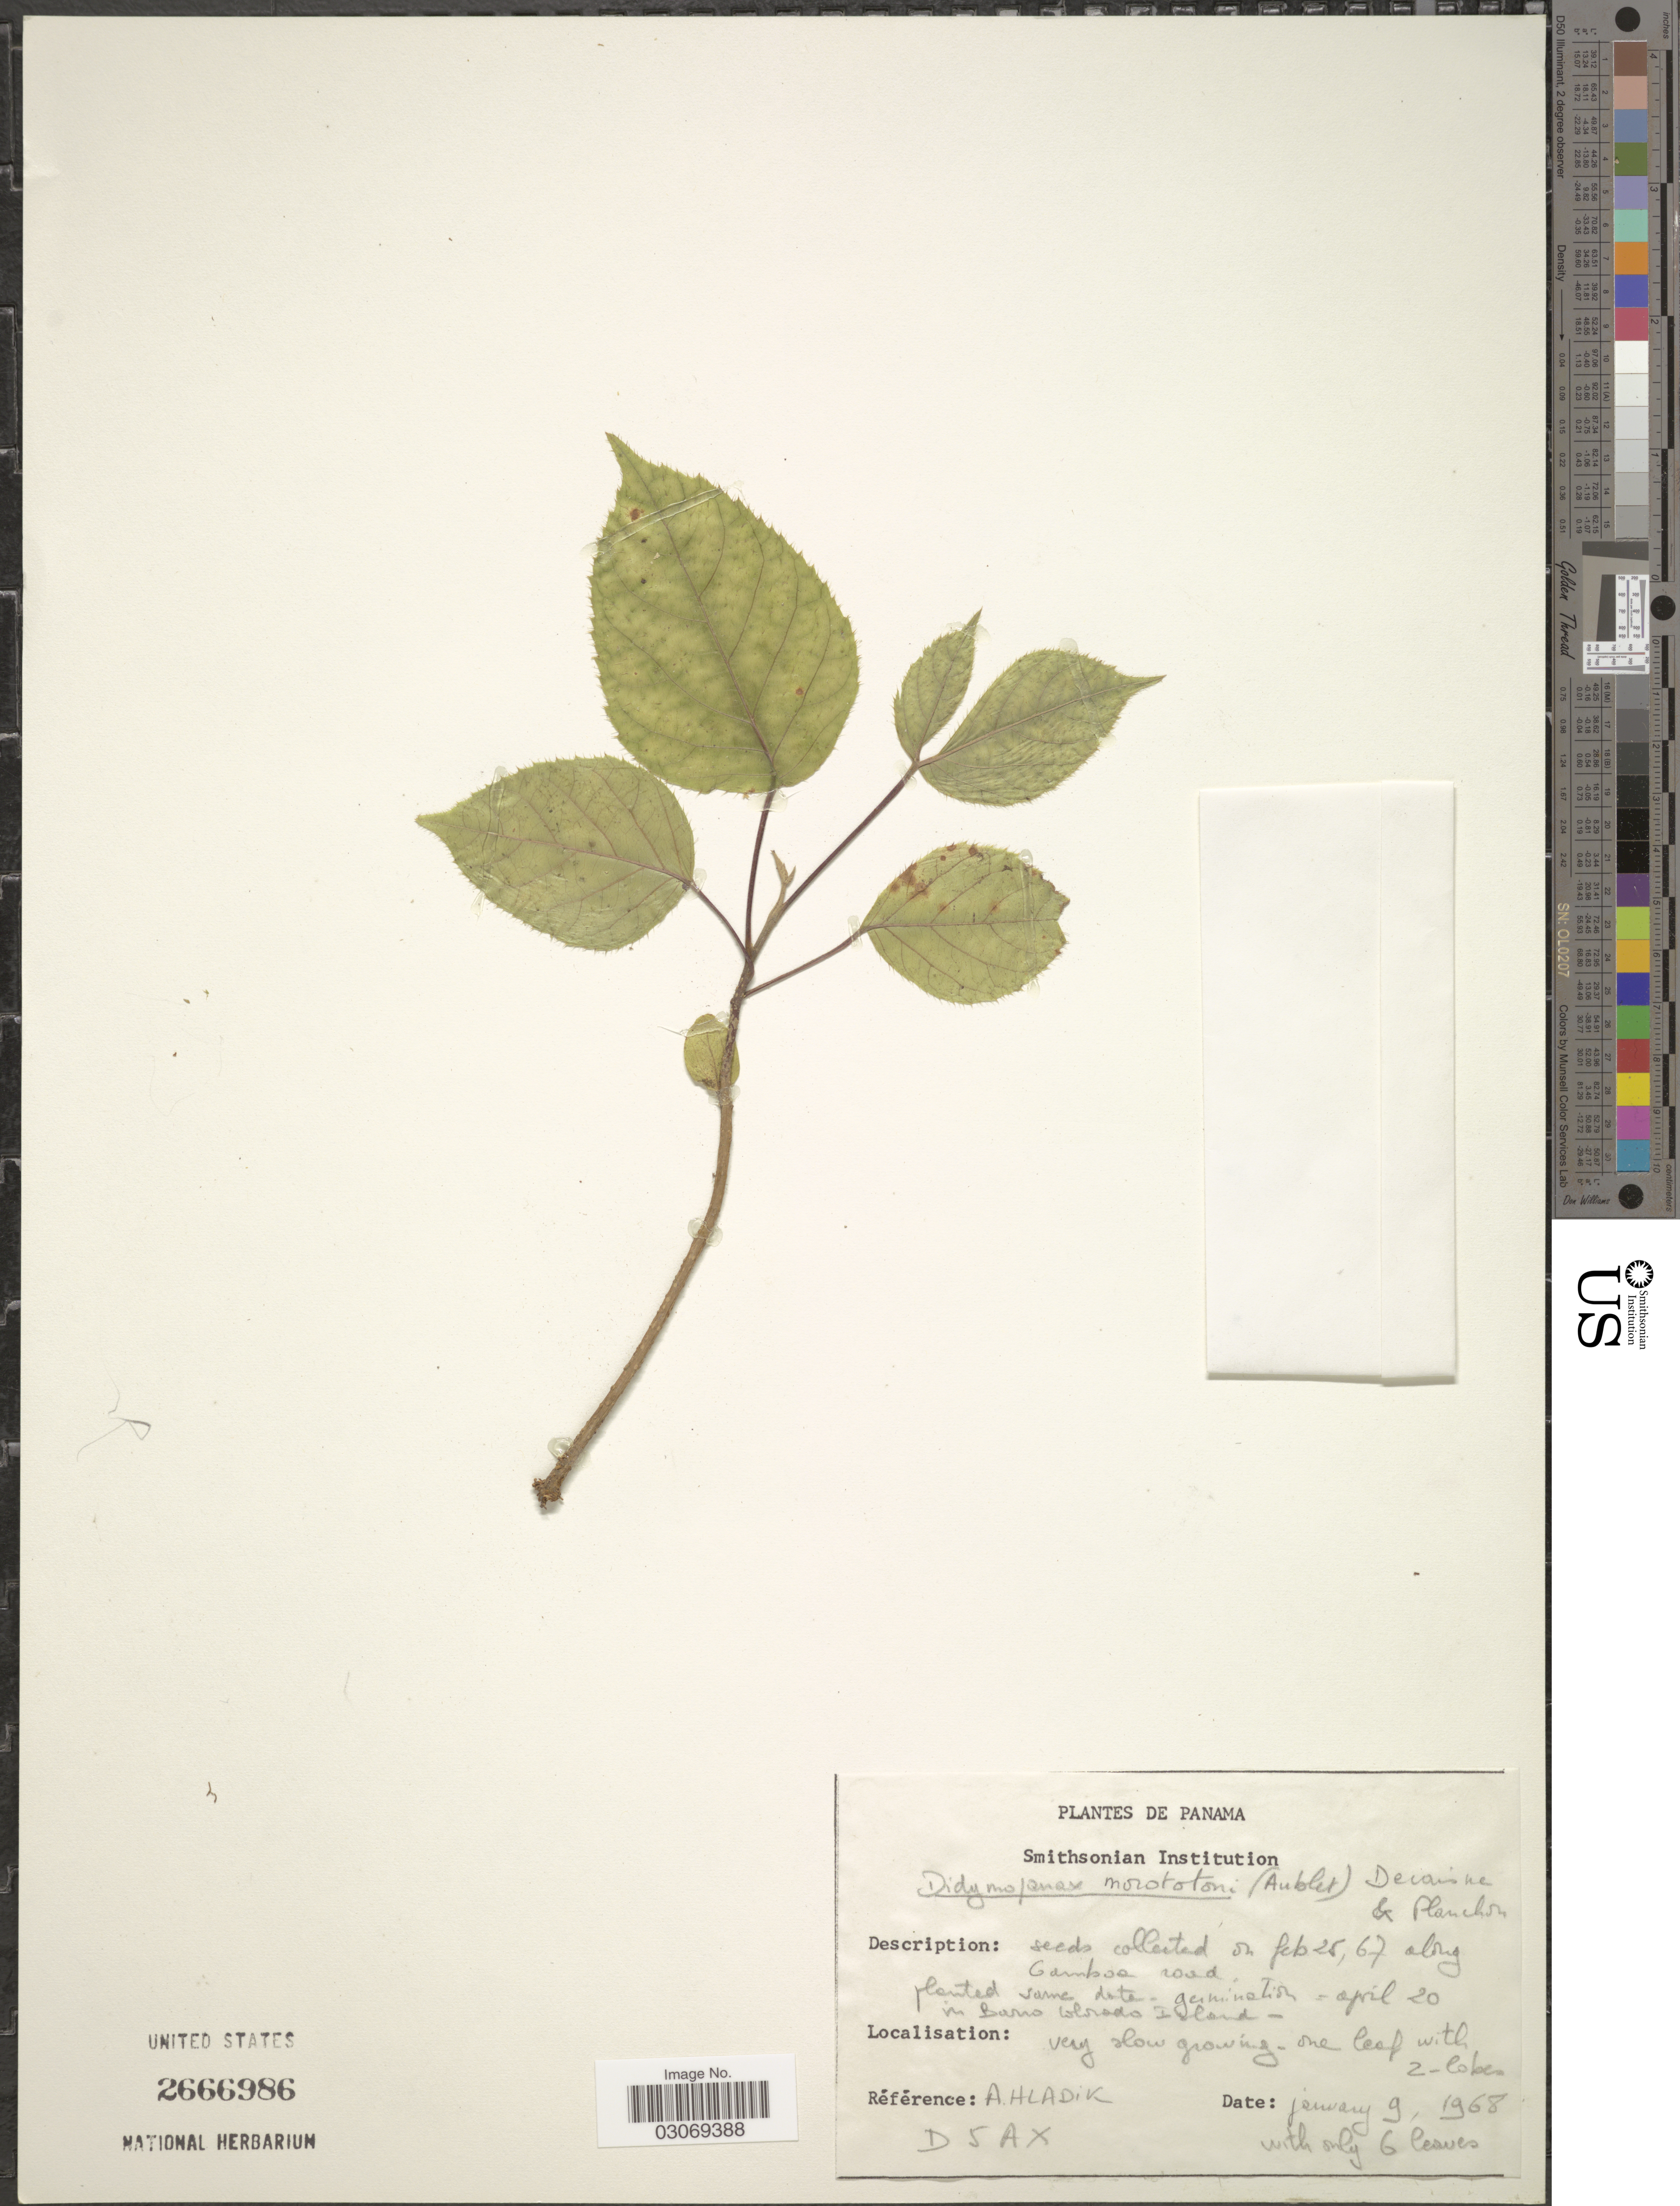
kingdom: Plantae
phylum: Tracheophyta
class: Magnoliopsida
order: Apiales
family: Araliaceae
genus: Schefflera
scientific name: Schefflera morototoni (Aubl.) Maguire, Steyerm. & Frodin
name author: (Aubl.) Maguire et al.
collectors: A. Hladik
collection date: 1968-01-09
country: Panama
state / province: Panamá Oeste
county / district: Canal Zone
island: Barro Colorado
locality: In Barro Colorado Island. [unsure placement]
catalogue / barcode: US 2666986